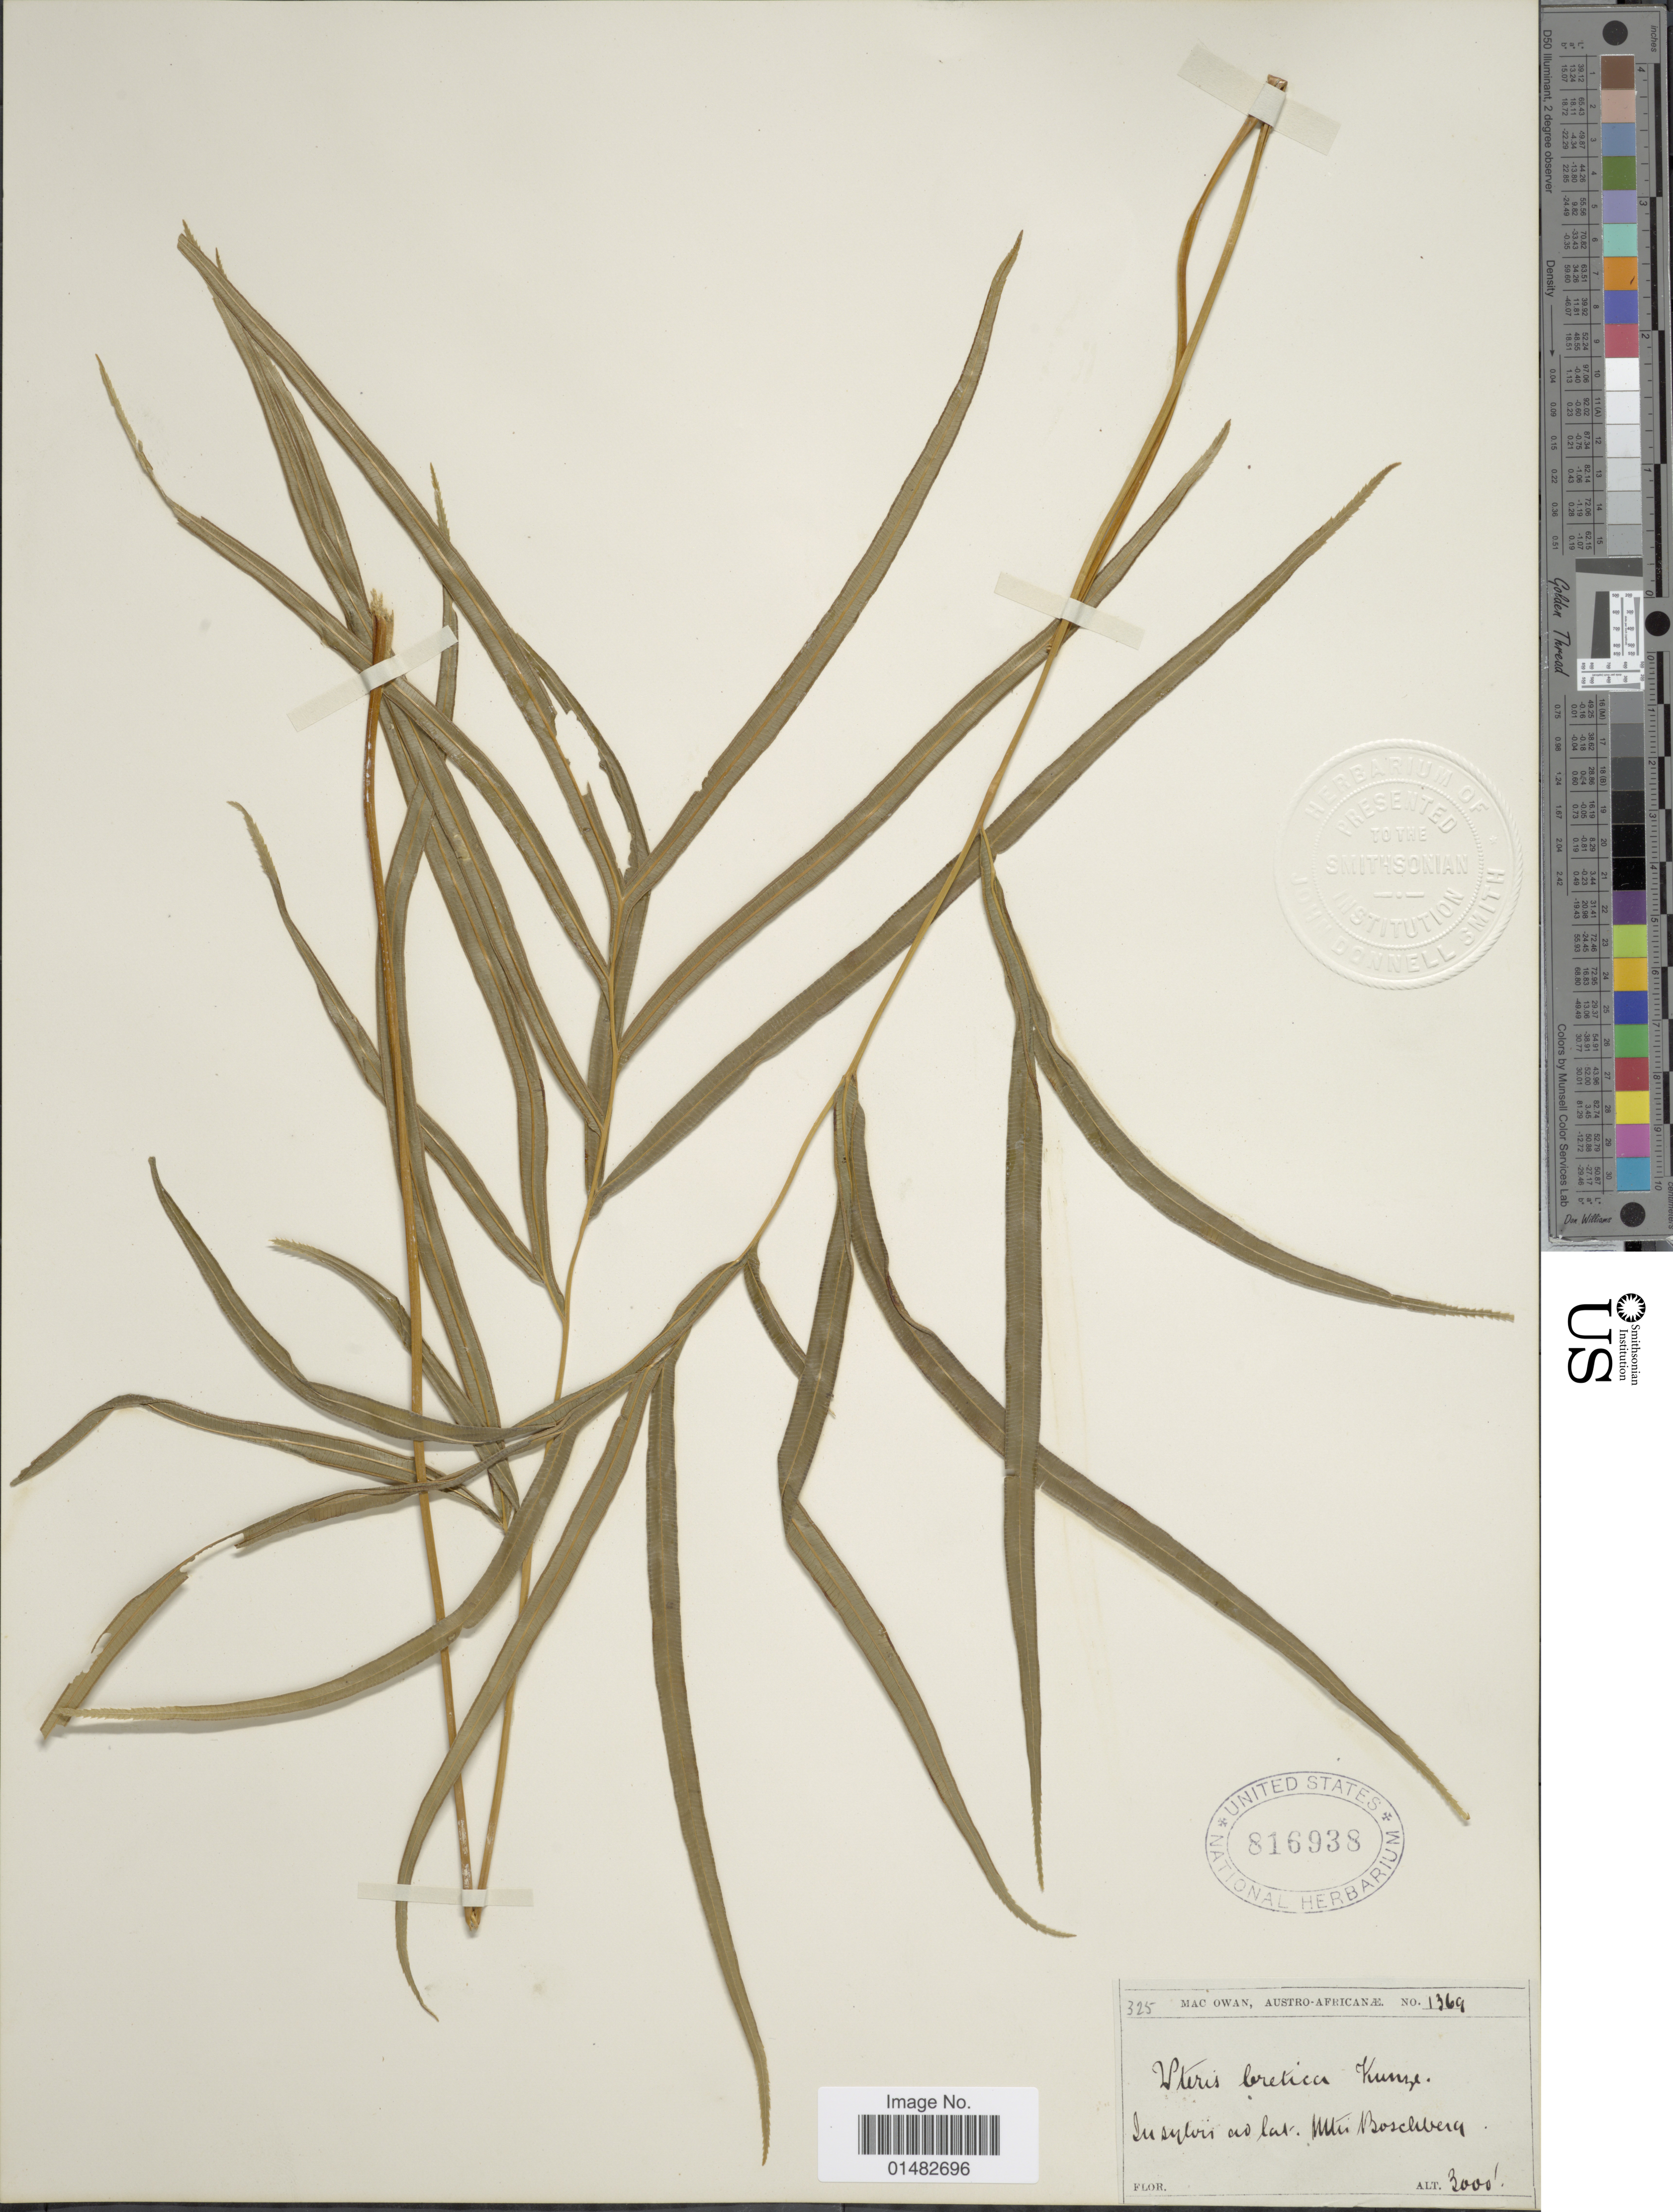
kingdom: Plantae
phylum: Tracheophyta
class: Polypodiopsida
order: Polypodiales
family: Pteridaceae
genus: Pteris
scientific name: Pteris cretica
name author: L.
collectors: P. Owan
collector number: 1369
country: South Africa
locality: Austro-Africanae, in sylvis ad lat [illegible text] Boschberg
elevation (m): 914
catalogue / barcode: US 816938